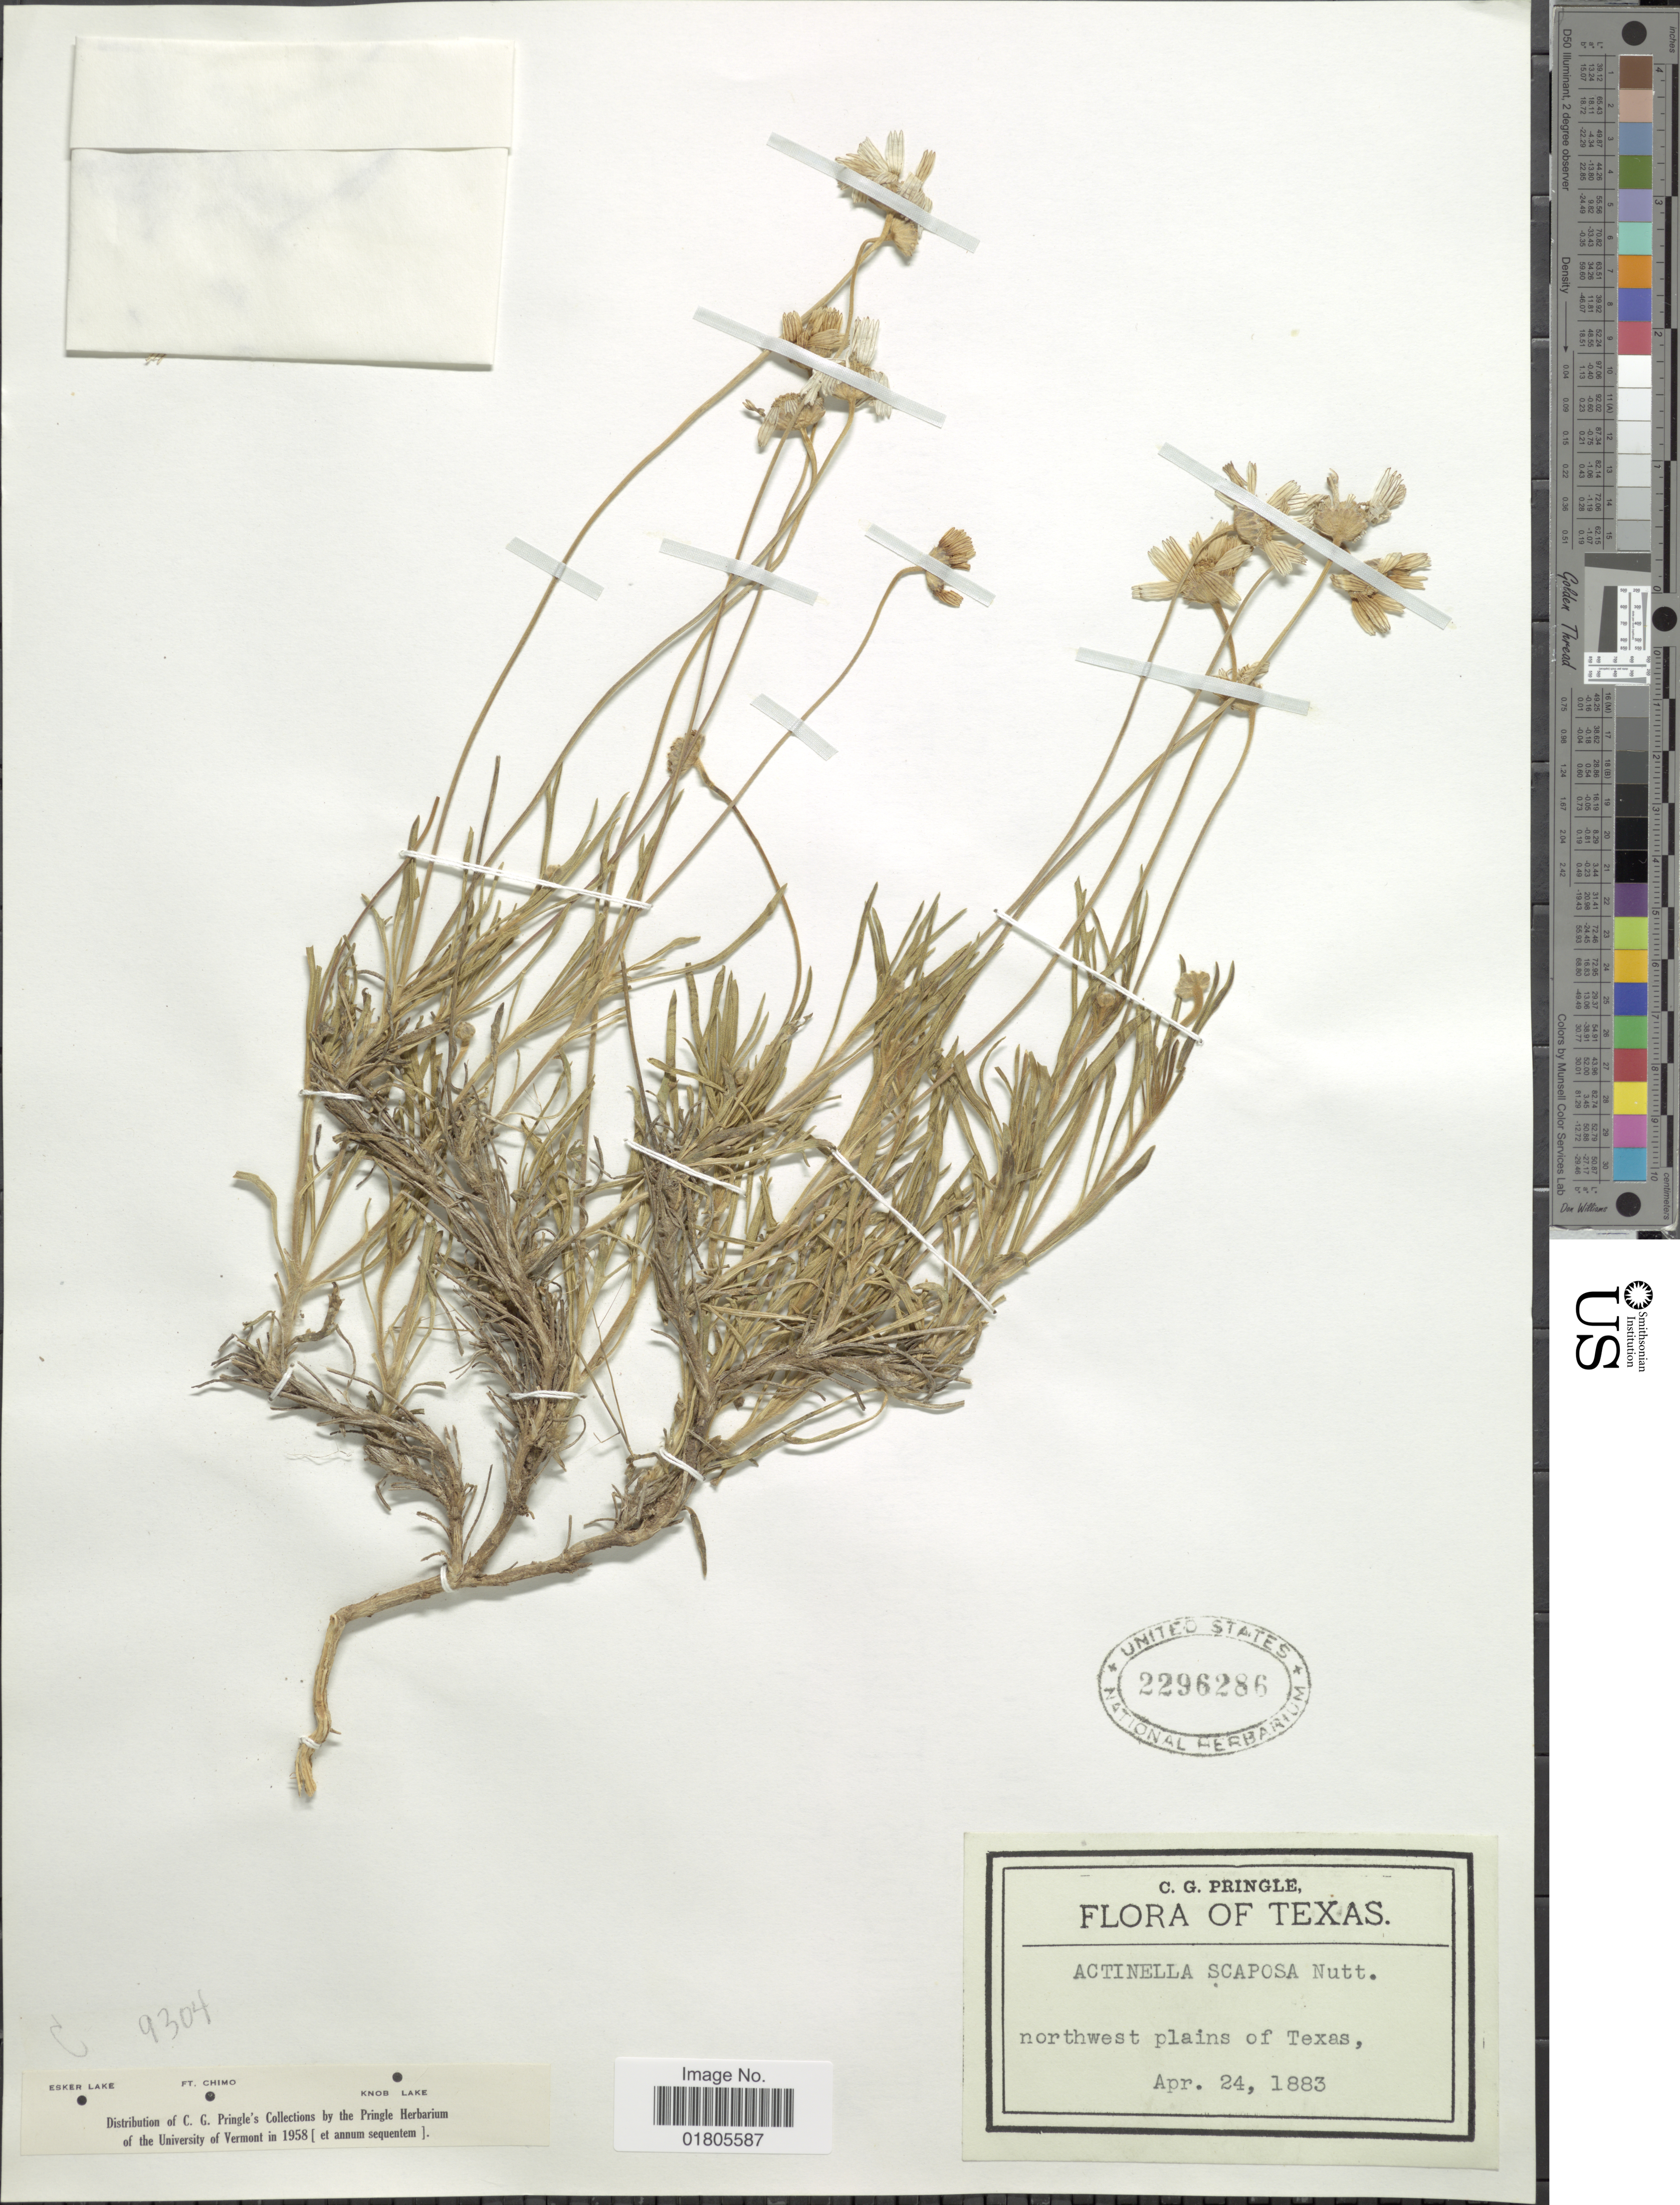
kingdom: Plantae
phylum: Tracheophyta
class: Magnoliopsida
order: Asterales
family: Asteraceae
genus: Actinea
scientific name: Actinea scaposa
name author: (DC.) Kuntze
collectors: C. G. Pringle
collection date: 1883-04-24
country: United States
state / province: Texas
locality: Northwest plains of Texas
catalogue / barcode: US 2296286